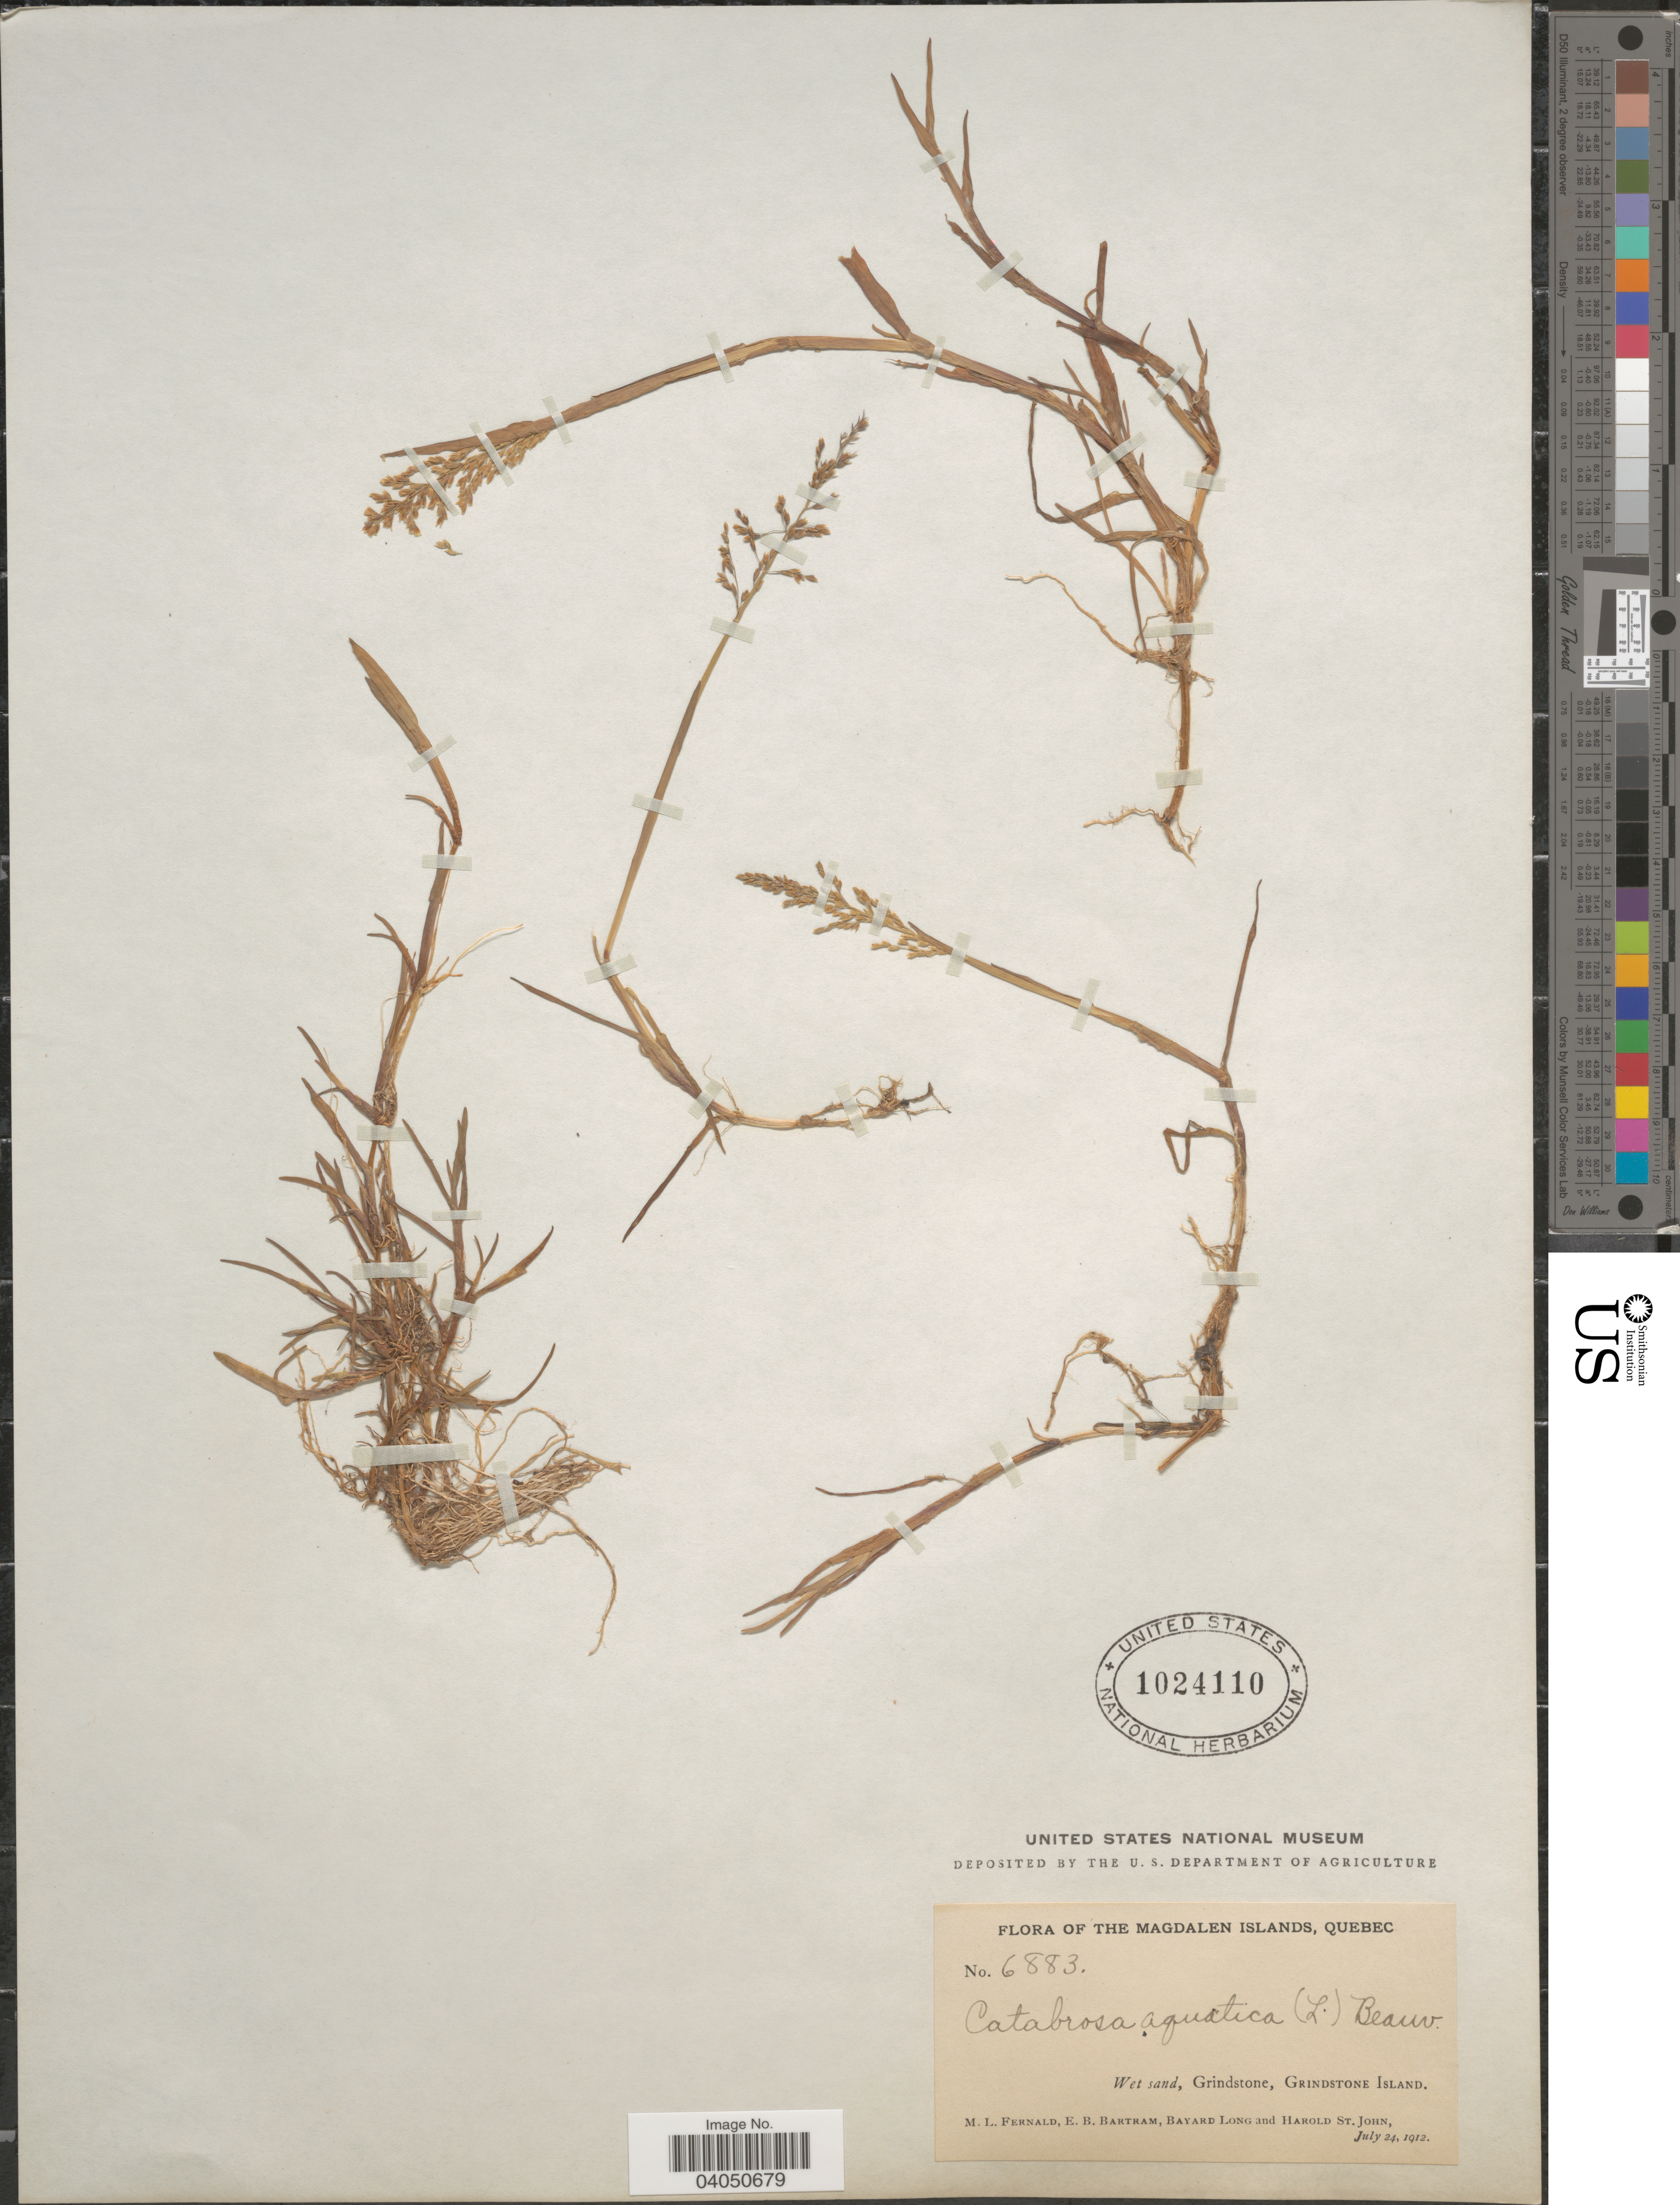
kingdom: Plantae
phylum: Tracheophyta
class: Liliopsida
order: Poales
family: Poaceae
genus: Catabrosa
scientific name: Catabrosa aquatica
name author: (L.) P. Beauv.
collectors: M. L. Fernald, E. B. Bartram, B. Long & H. St. John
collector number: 6883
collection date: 1912-07-24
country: Canada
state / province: Quebec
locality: The Magdalen Islands. Wet sand, Grindstone, Grindstone Island.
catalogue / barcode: US 1024110